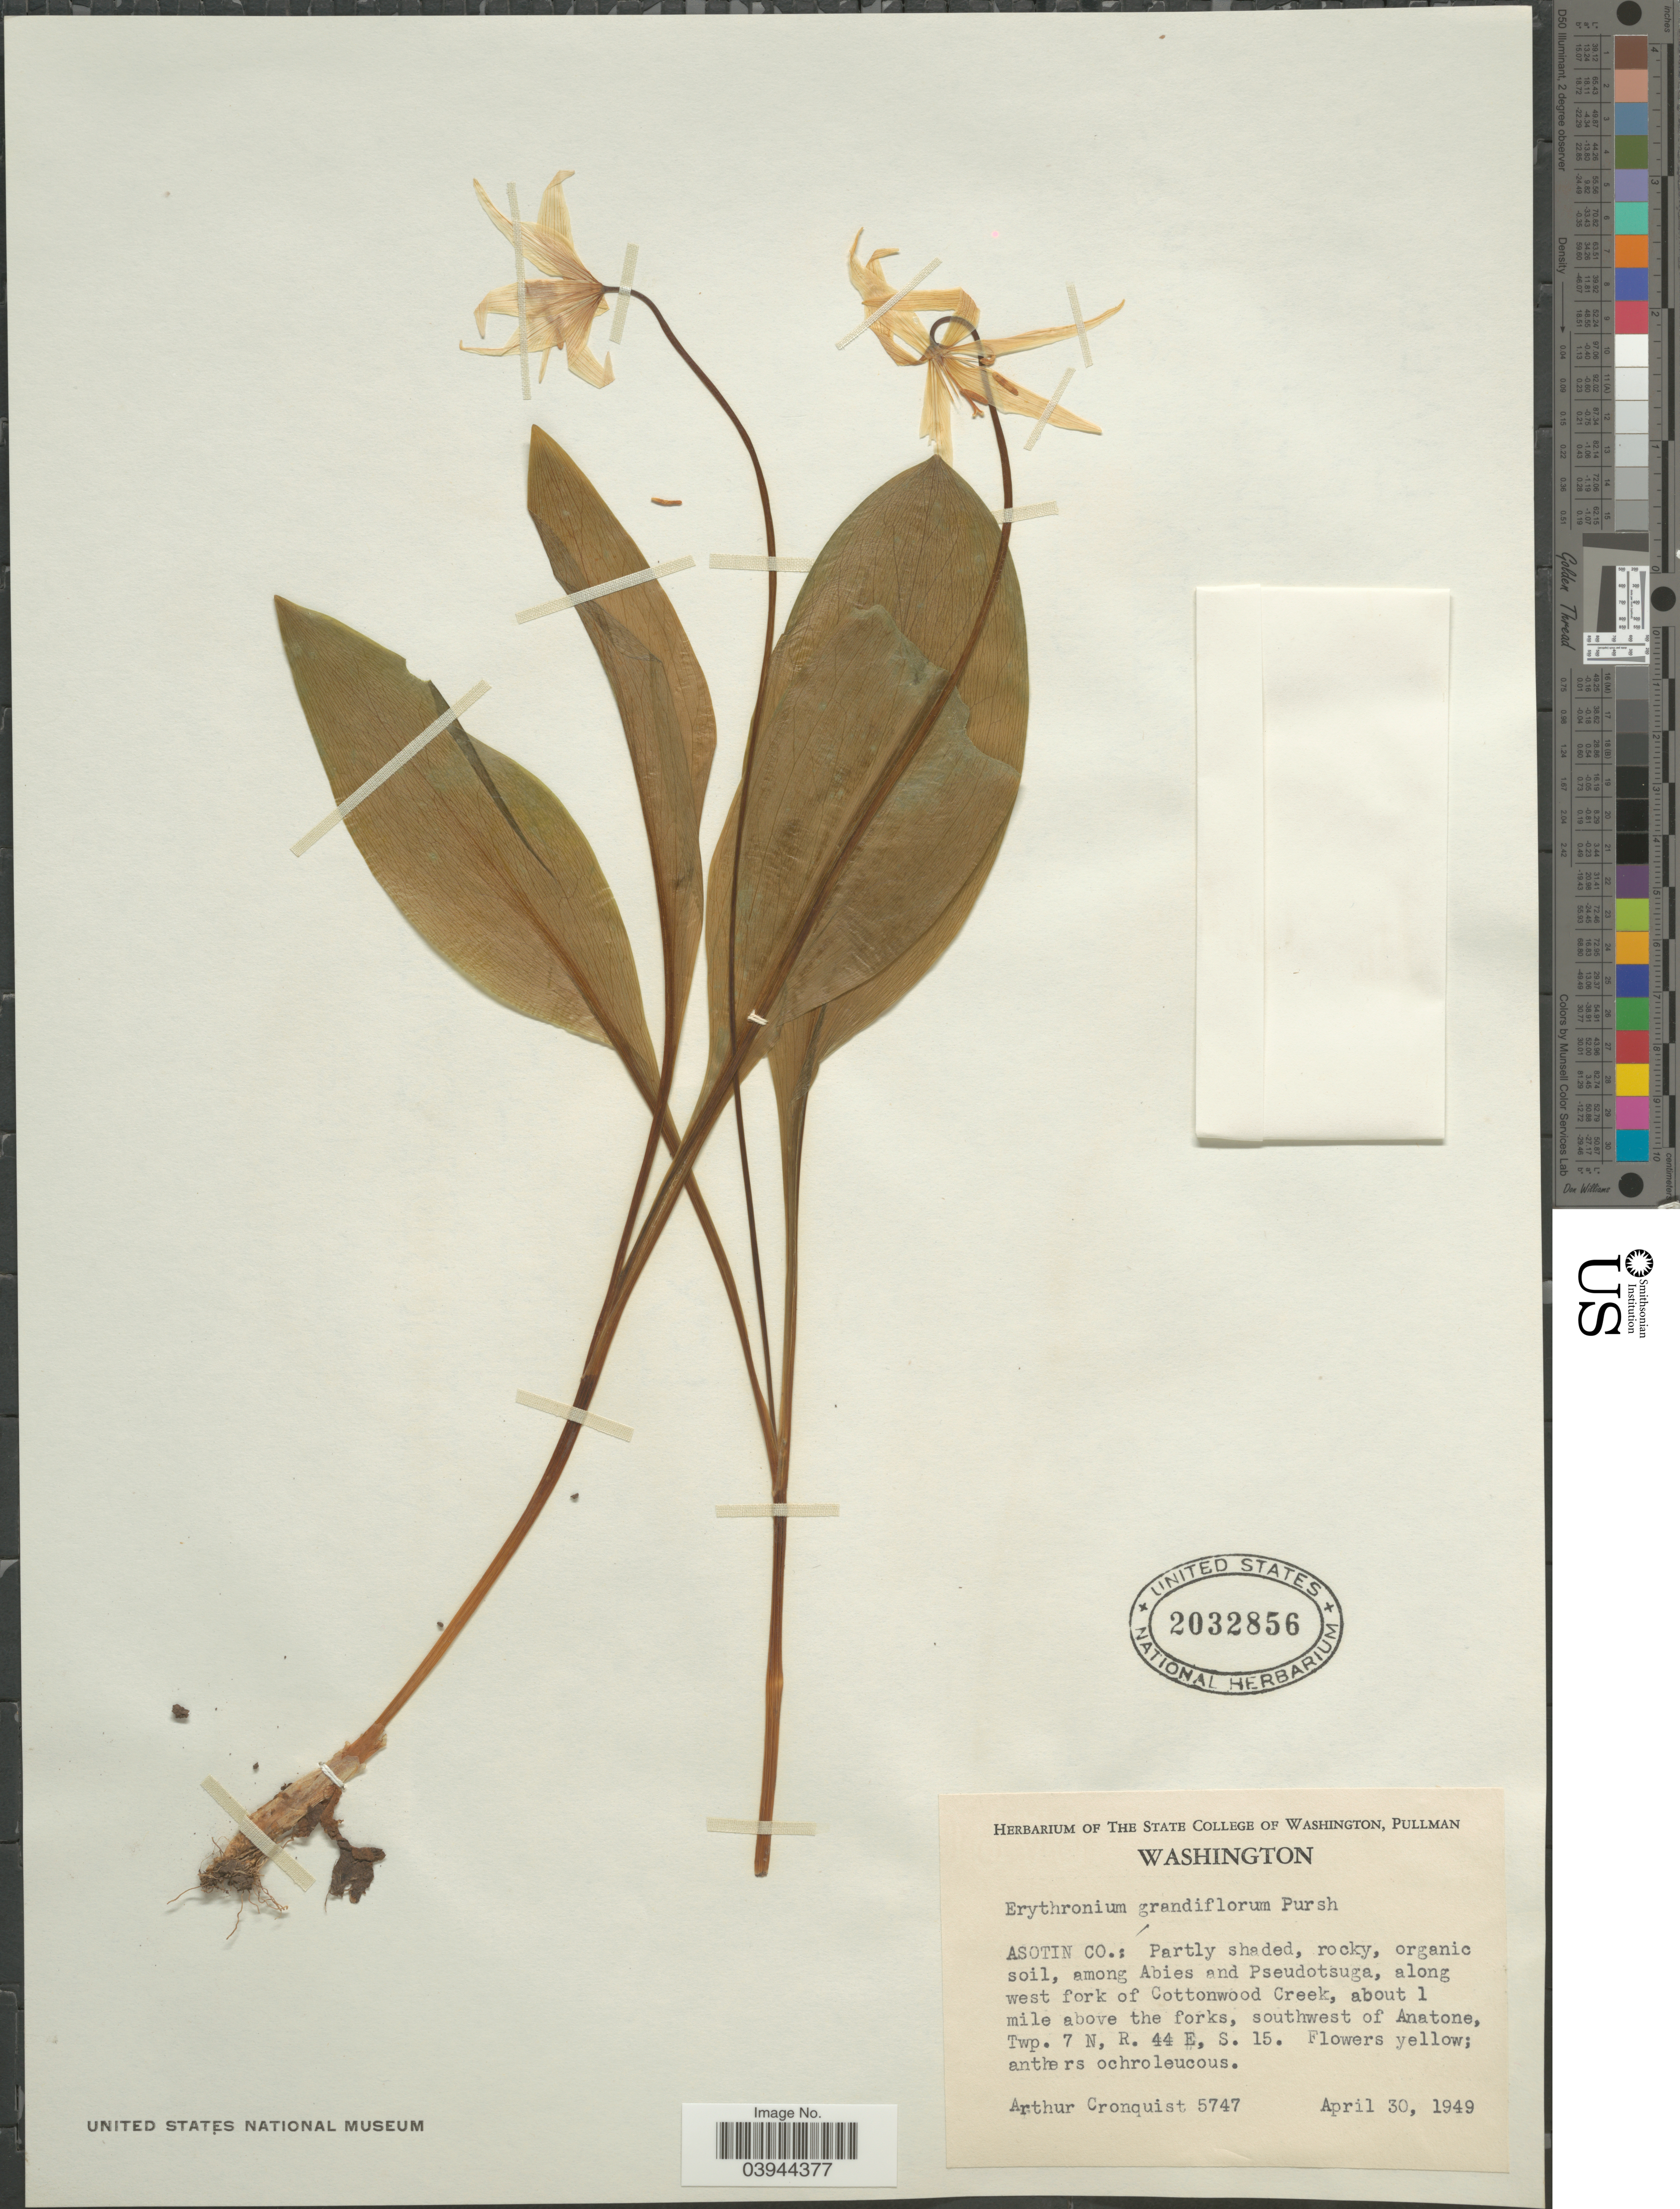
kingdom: Plantae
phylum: Tracheophyta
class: Liliopsida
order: Liliales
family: Liliaceae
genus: Erythronium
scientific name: Erythronium grandiflorum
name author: Pursh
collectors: A. J. Cronquist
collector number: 5747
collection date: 1949-04-30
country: United States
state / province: Washington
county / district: Asotin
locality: Asotin Co.: Partly shaded, rocky, organic soil, among Abies and Pseudotsuga, along west fork of Cottonwood Creek, about 1 mile above the forks, southwest of Anatone. Twp. 7 N, R. 44 E, S. 15.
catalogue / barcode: US 2032856